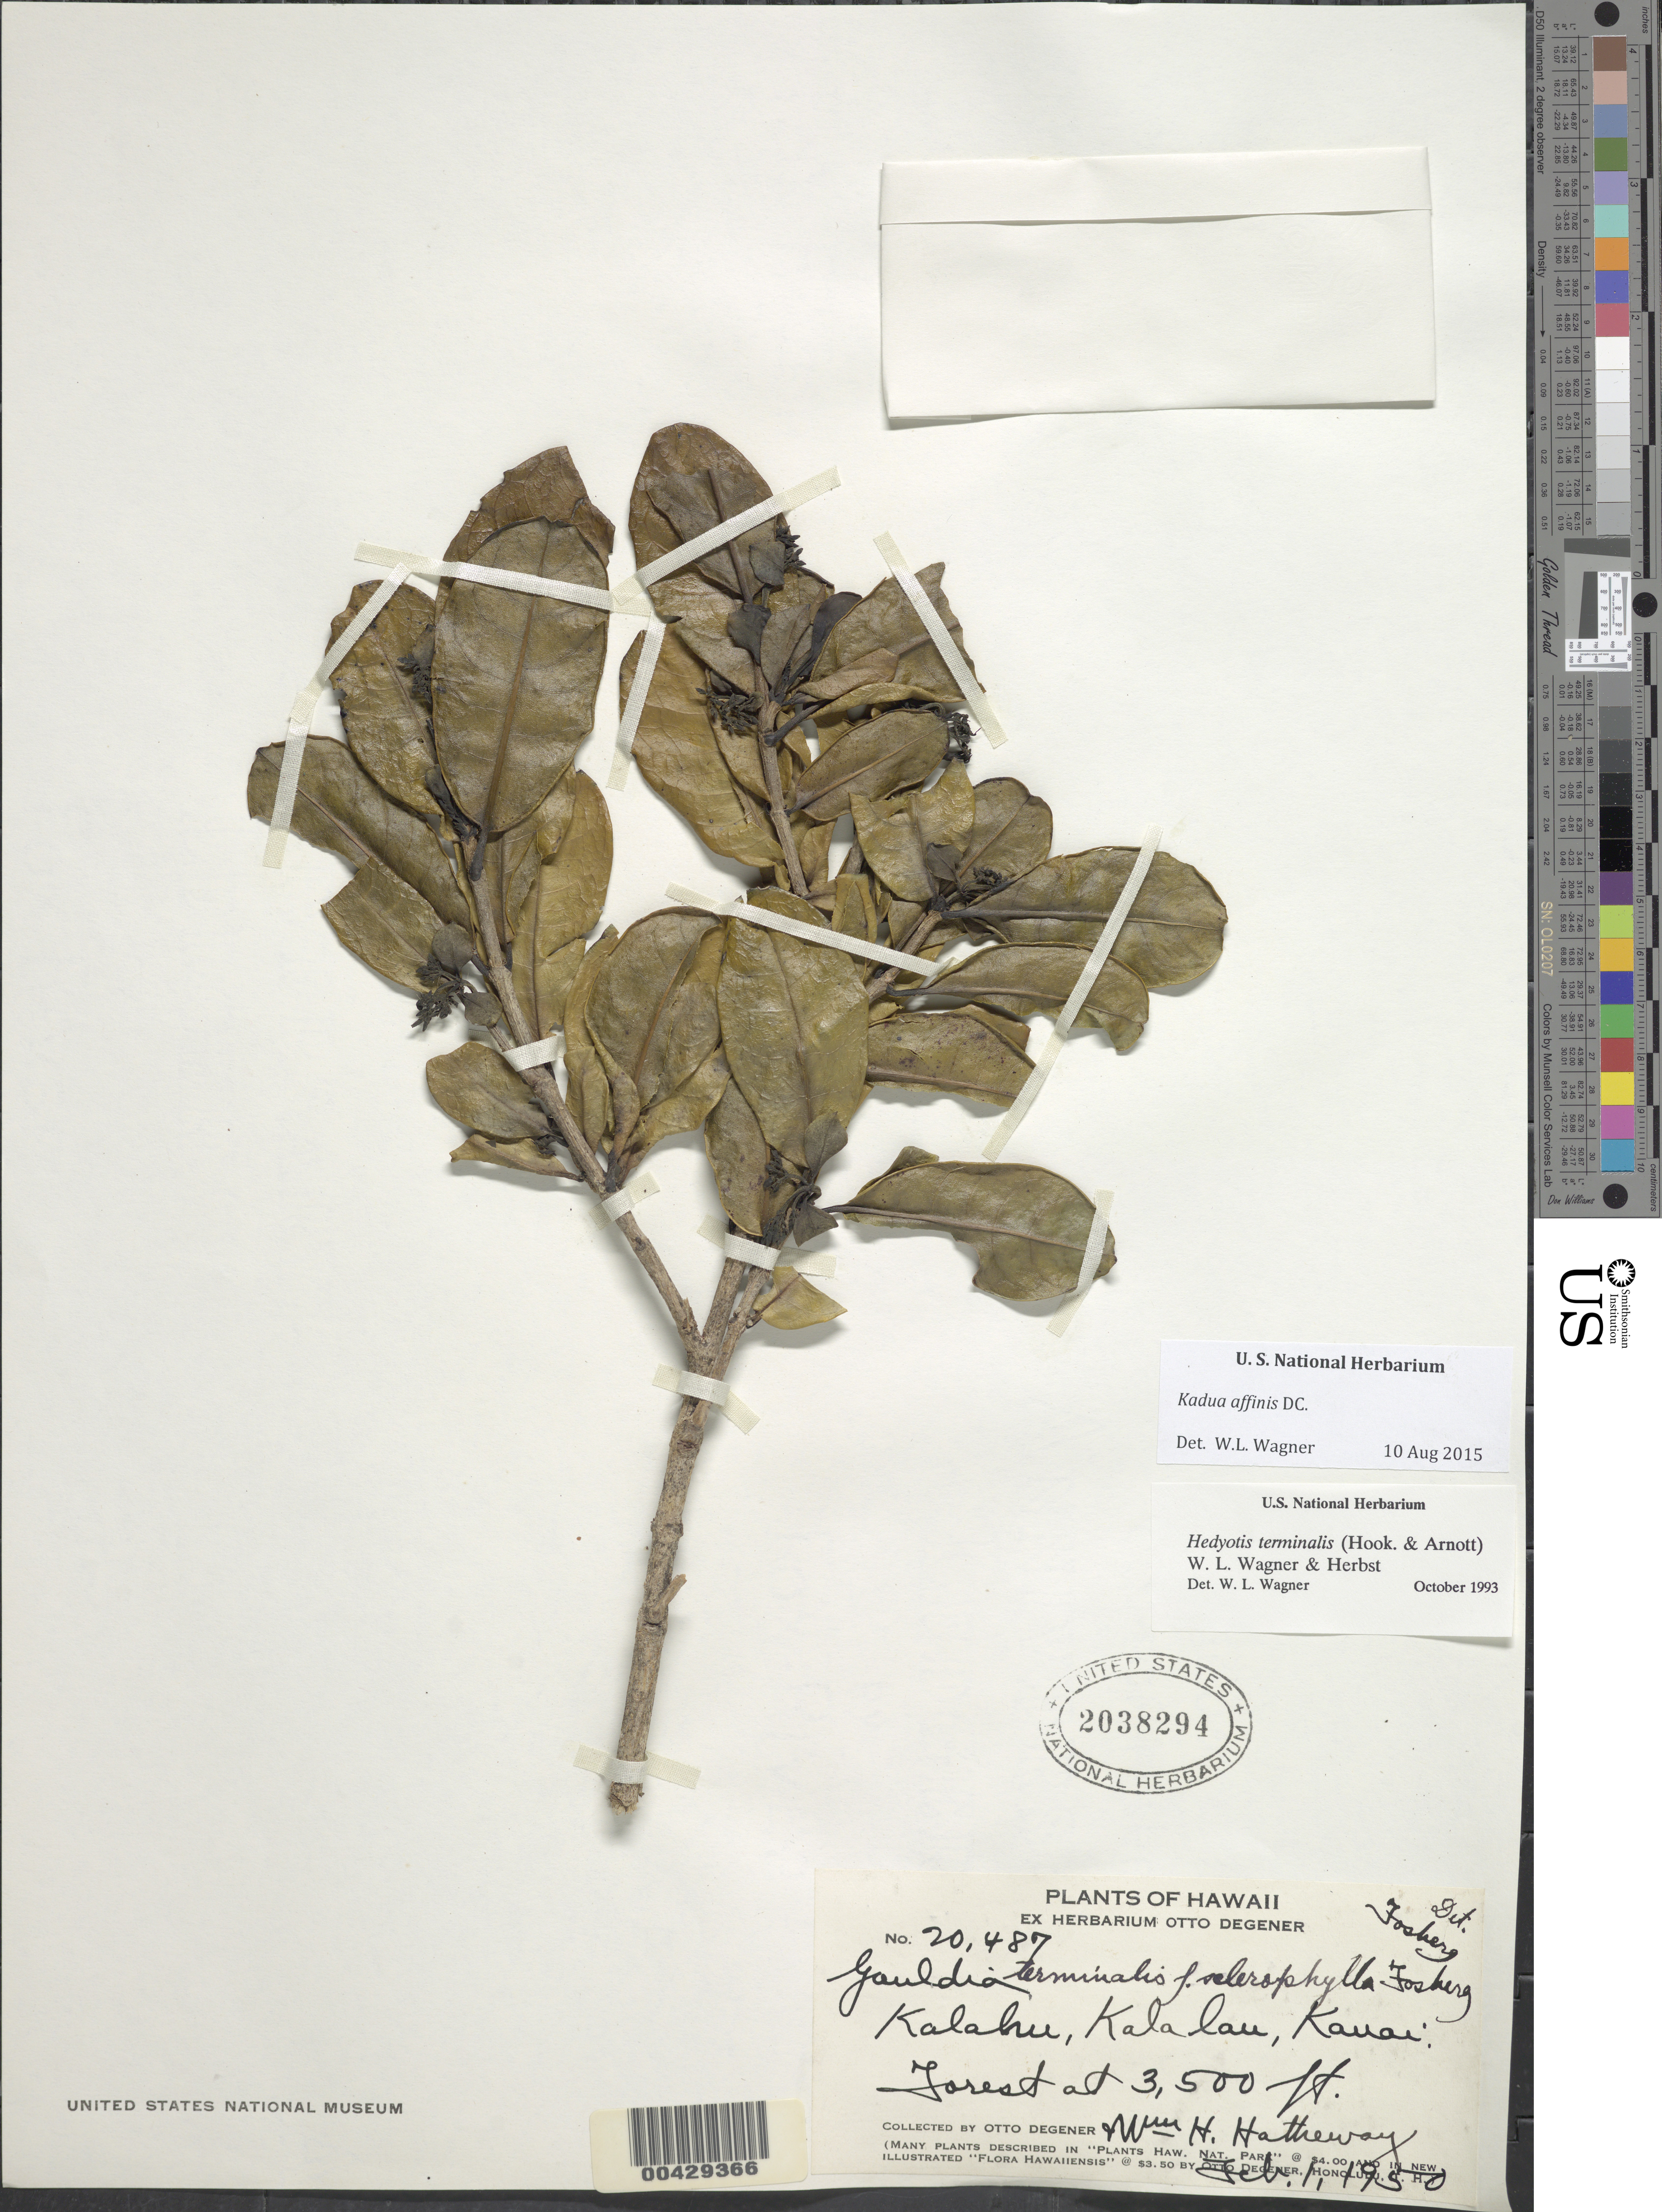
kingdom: Plantae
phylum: Tracheophyta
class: Magnoliopsida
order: Gentianales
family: Rubiaceae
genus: Kadua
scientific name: Kadua affinis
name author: DC.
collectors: O. Degener & W. H. Hatheway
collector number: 20487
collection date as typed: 1 Feb 1950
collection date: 1950-02-01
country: United States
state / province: Hawaii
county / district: Kauai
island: Kaua'i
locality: Kalahu, Kalalau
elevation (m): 1067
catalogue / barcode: US 2038294